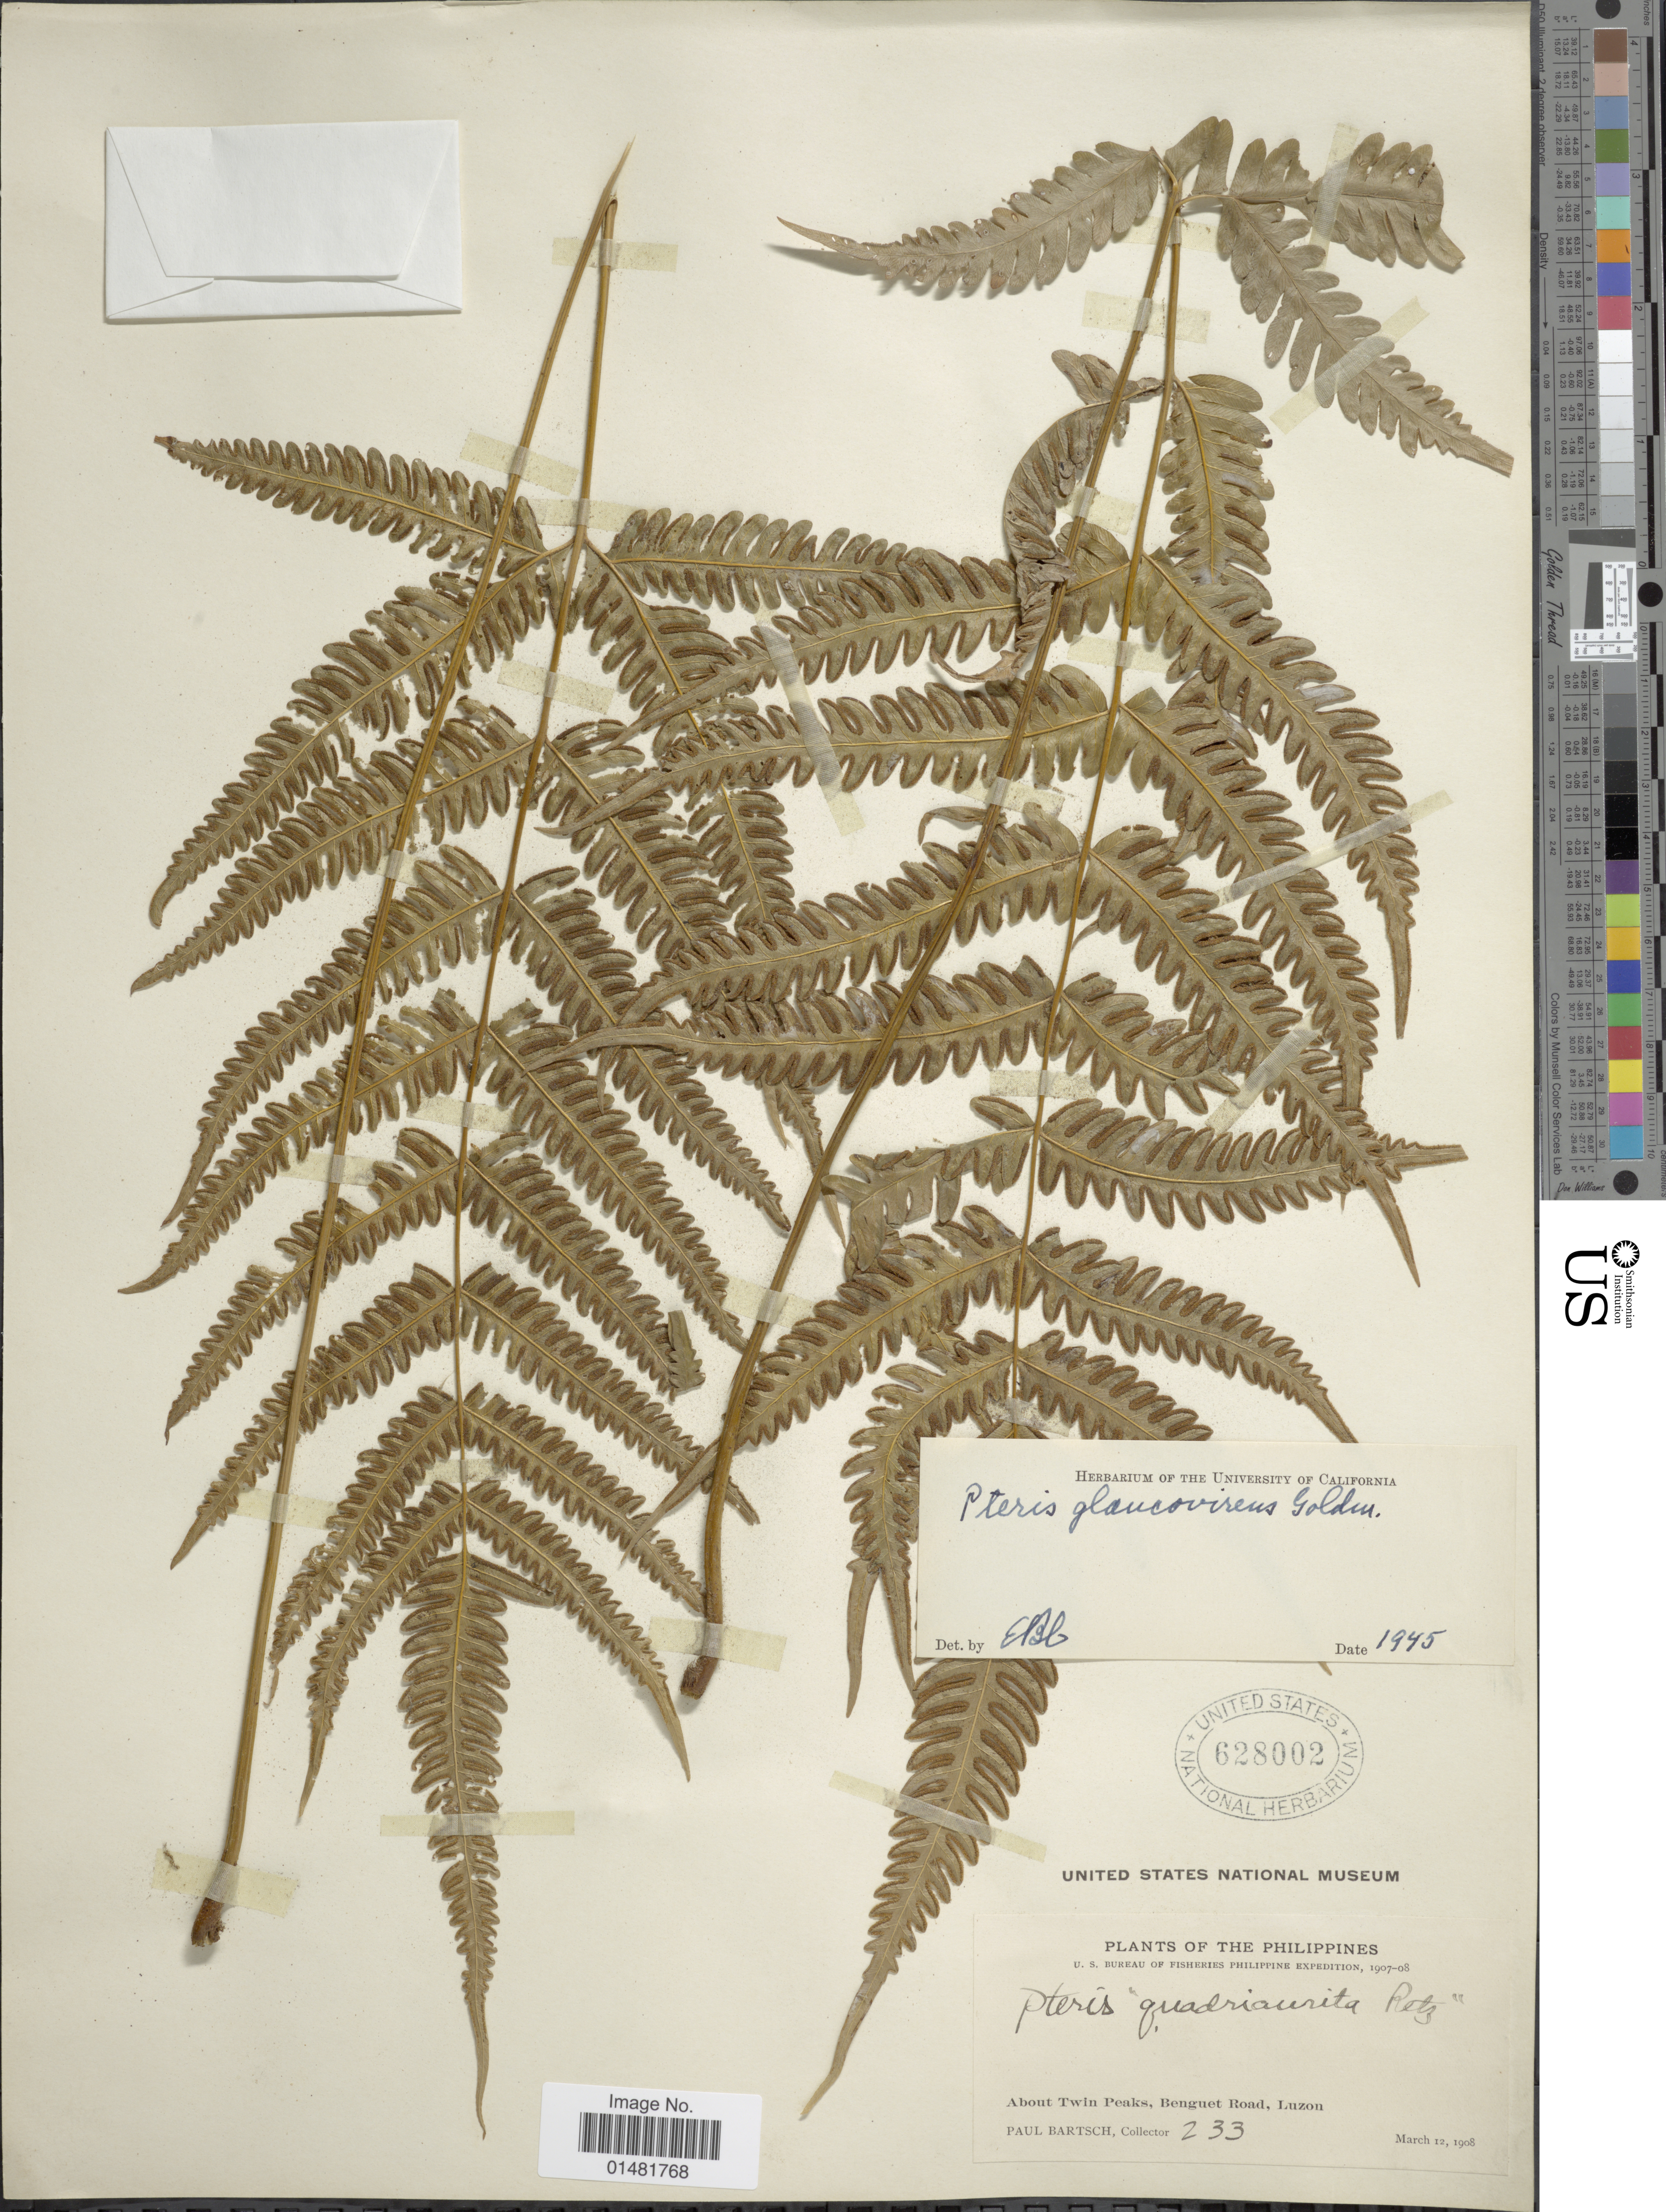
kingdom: Plantae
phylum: Tracheophyta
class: Polypodiopsida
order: Polypodiales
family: Pteridaceae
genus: Pteris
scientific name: Pteris glaucovirens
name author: Goldm.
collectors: P. Bartsch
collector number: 233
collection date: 1908-03-12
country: Philippines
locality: About Twin Peaks, Benguet Road, Luzon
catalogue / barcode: US 628002